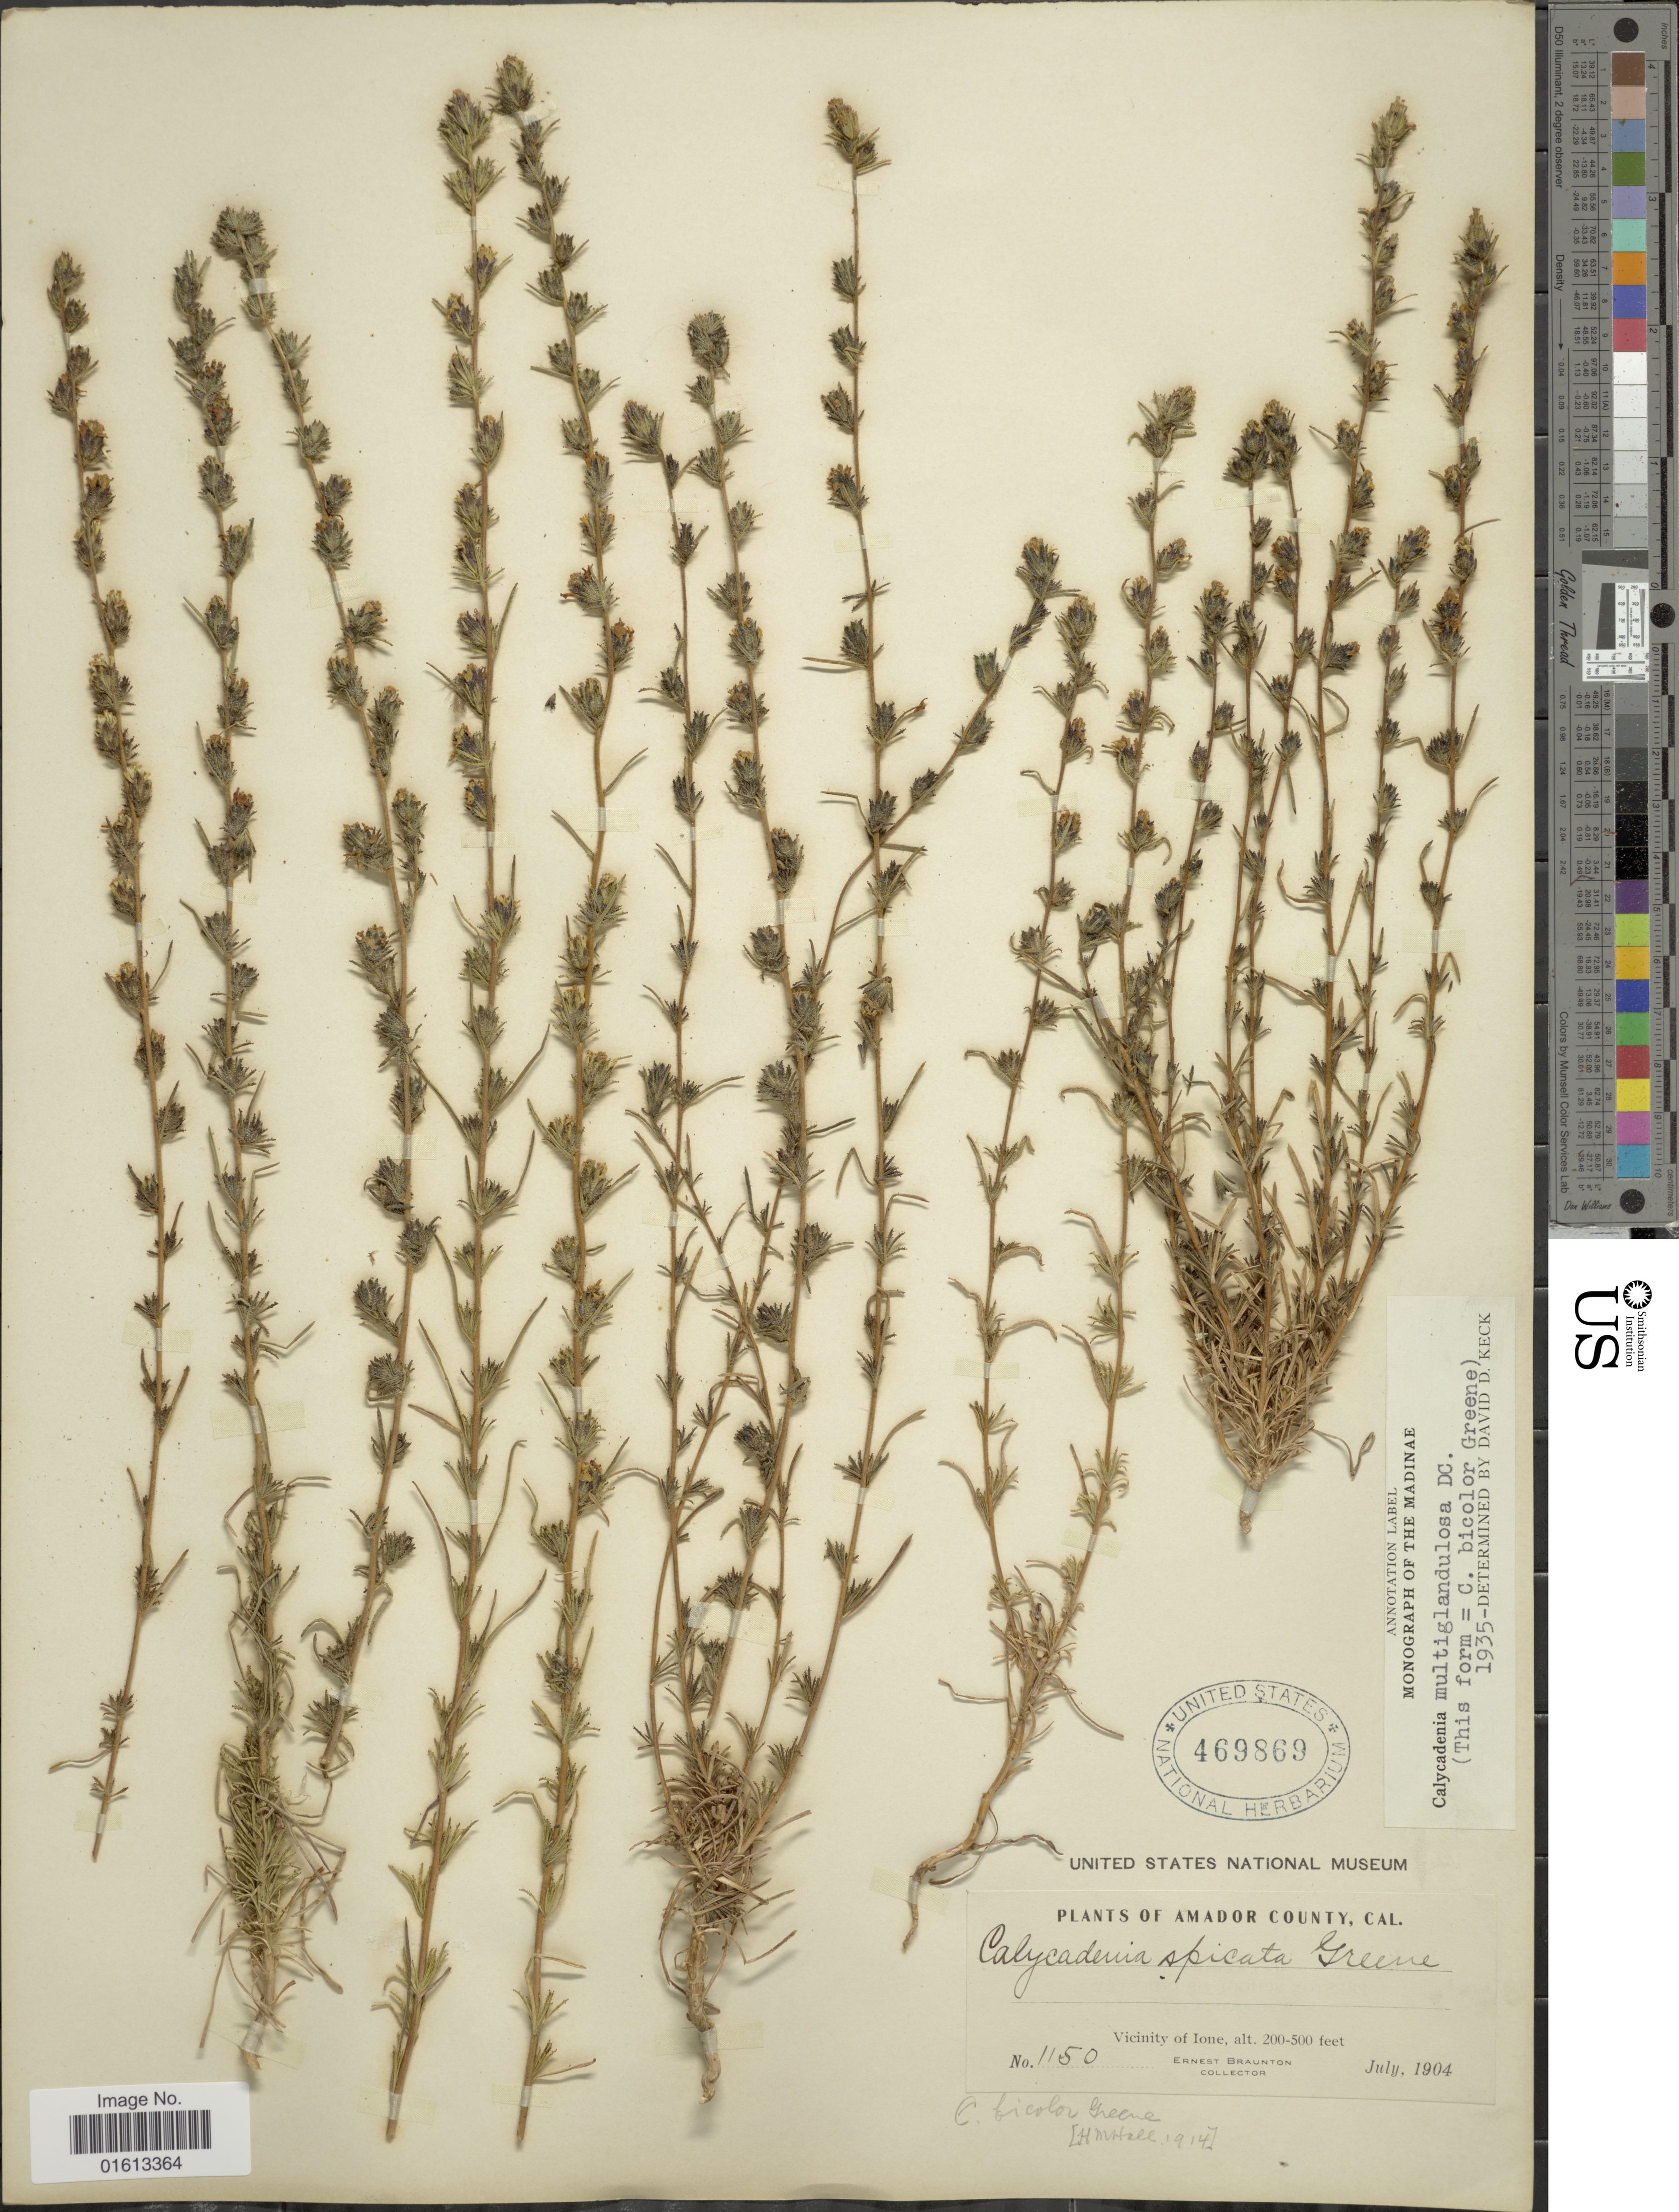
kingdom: Plantae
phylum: Tracheophyta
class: Magnoliopsida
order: Asterales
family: Asteraceae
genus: Calycadenia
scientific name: Calycadenia multiglandulosa subsp. bicolor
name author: (Greene) D.D. Keck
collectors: E. Braunton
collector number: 1150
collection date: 1904-07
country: United States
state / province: California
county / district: Amador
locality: Amador County, Cal., Vicinity of Ione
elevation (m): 61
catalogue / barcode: US 469869